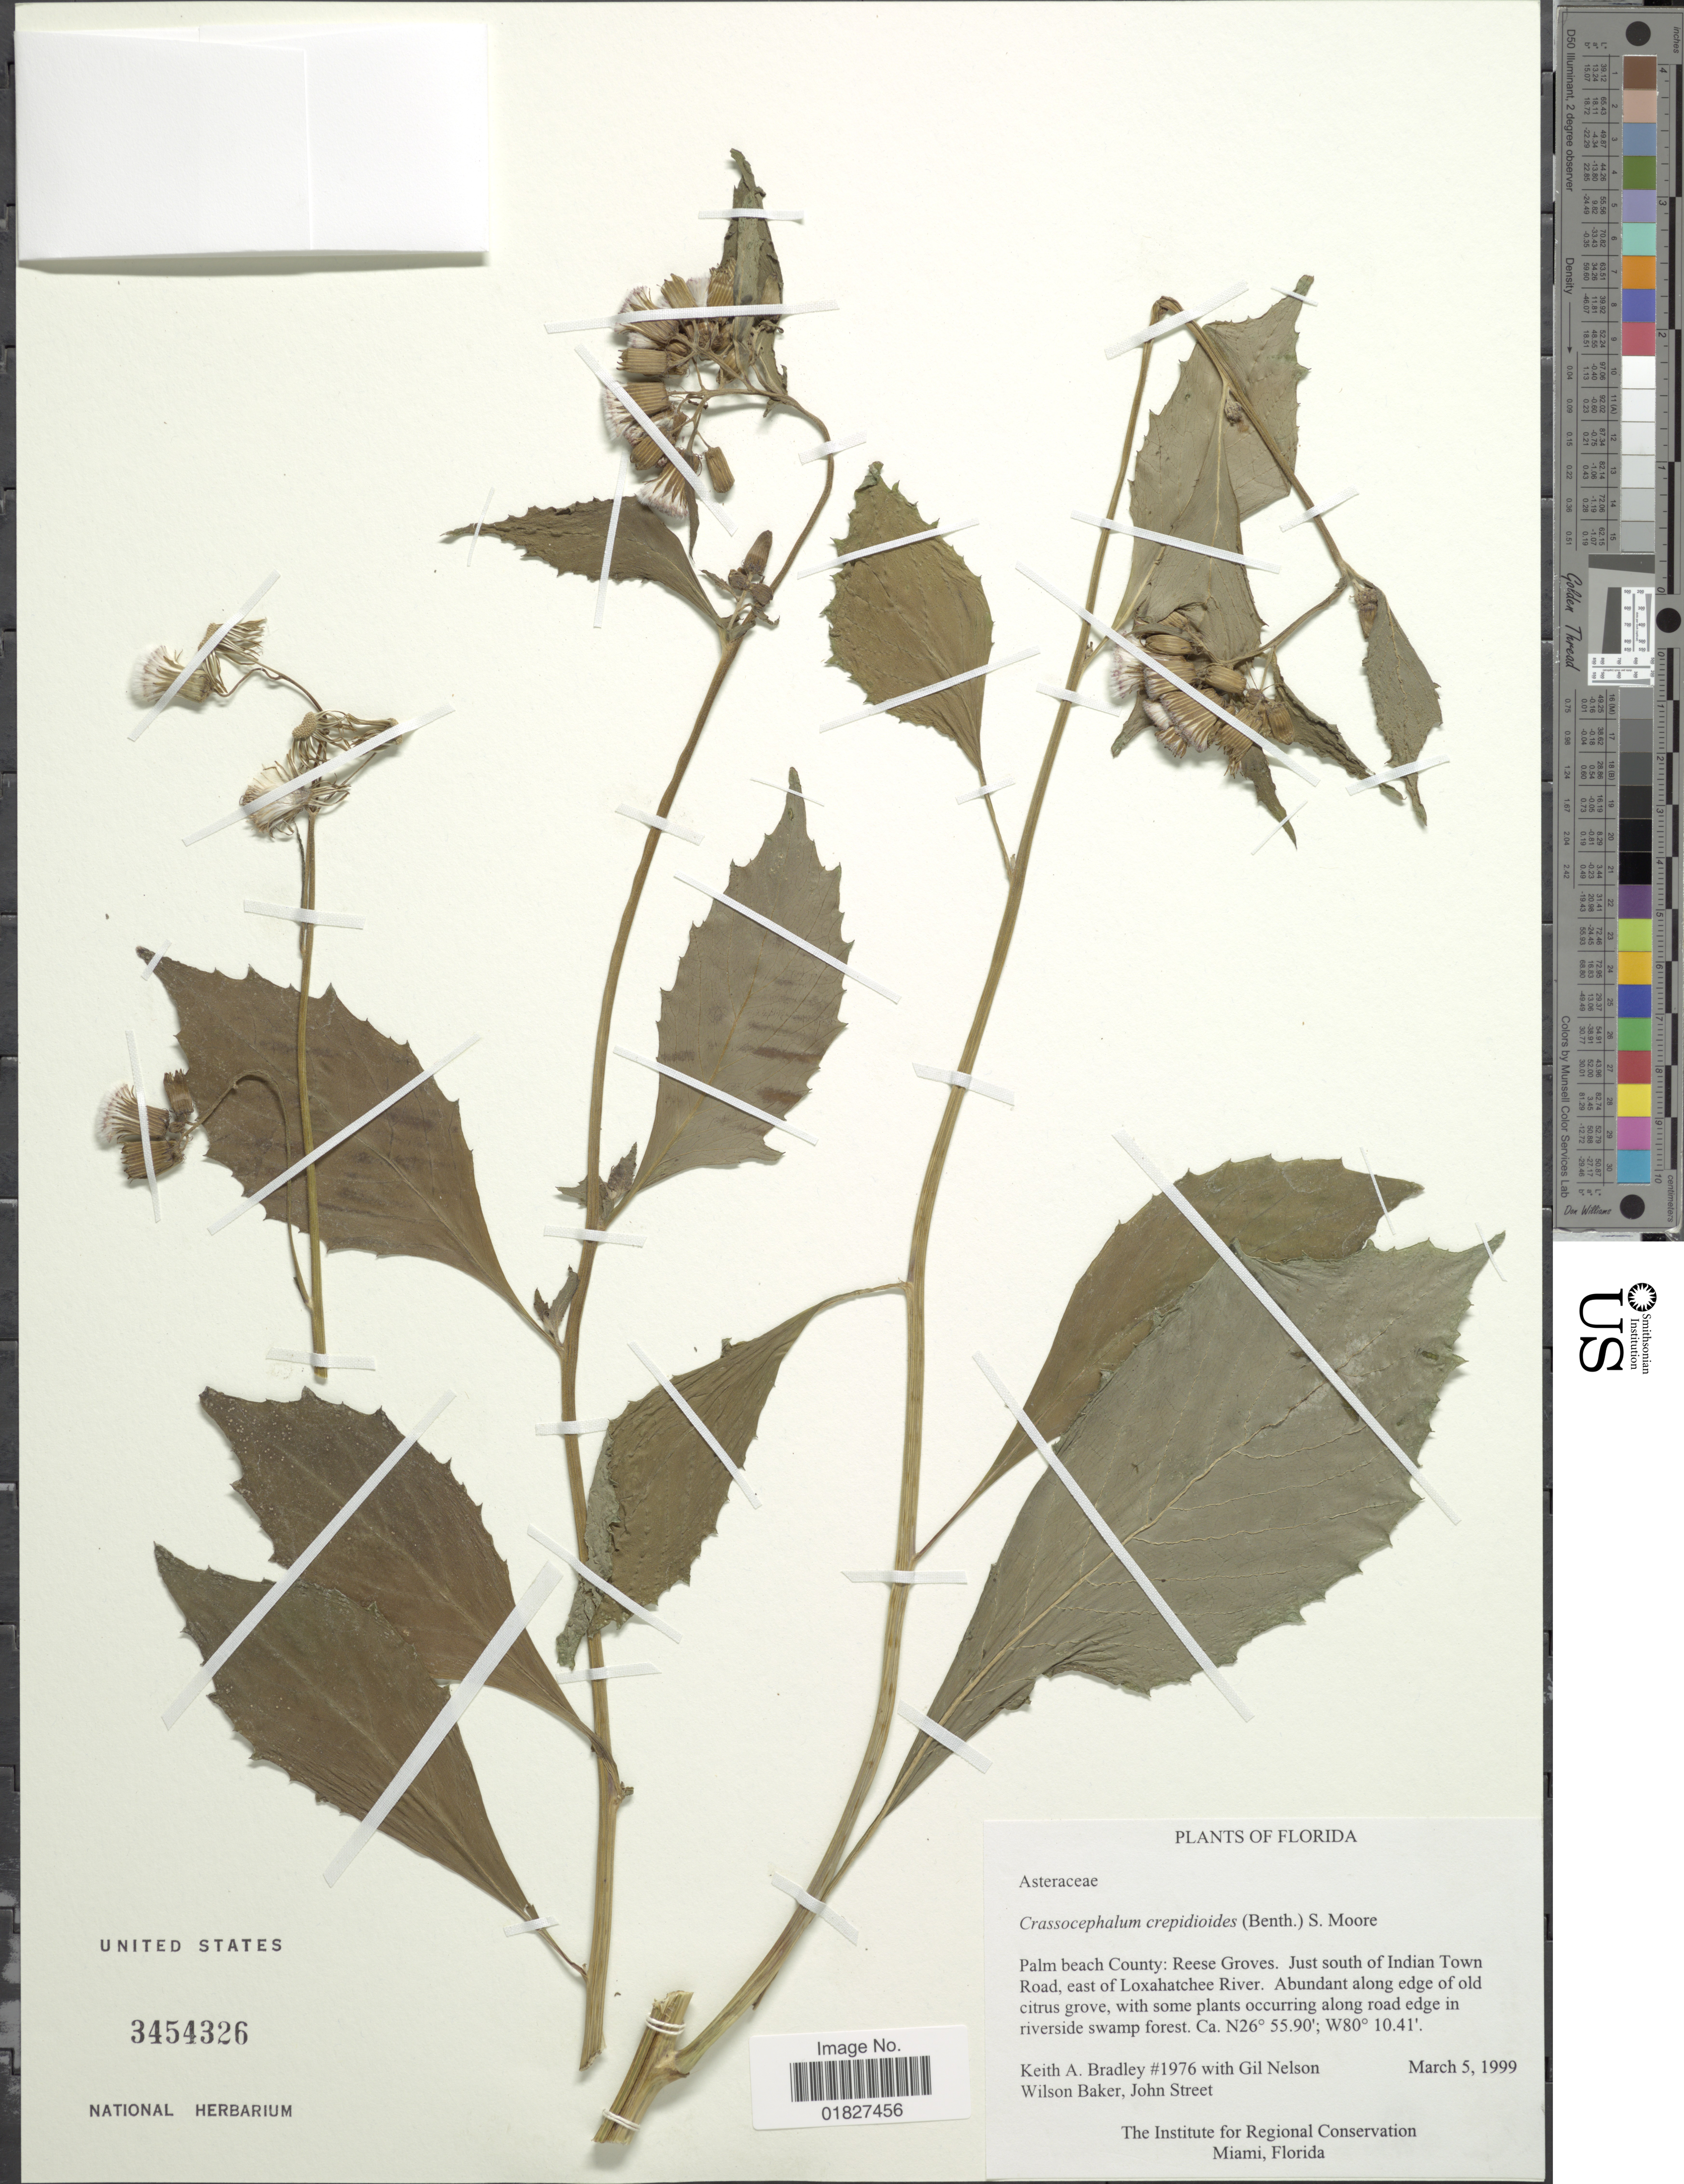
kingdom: Plantae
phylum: Tracheophyta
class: Magnoliopsida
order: Asterales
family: Asteraceae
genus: Crassocephalum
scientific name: Crassocephalum crepidioides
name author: (Benth.) S. Moore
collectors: K. Bradley, G. Nelson, W. Baker & J. Street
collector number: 1976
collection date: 1999-03-05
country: United States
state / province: Florida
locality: Palm Beach County, Reese Groves, just south of Indian Town Road, east of Loxahatchee River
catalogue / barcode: US 3454326